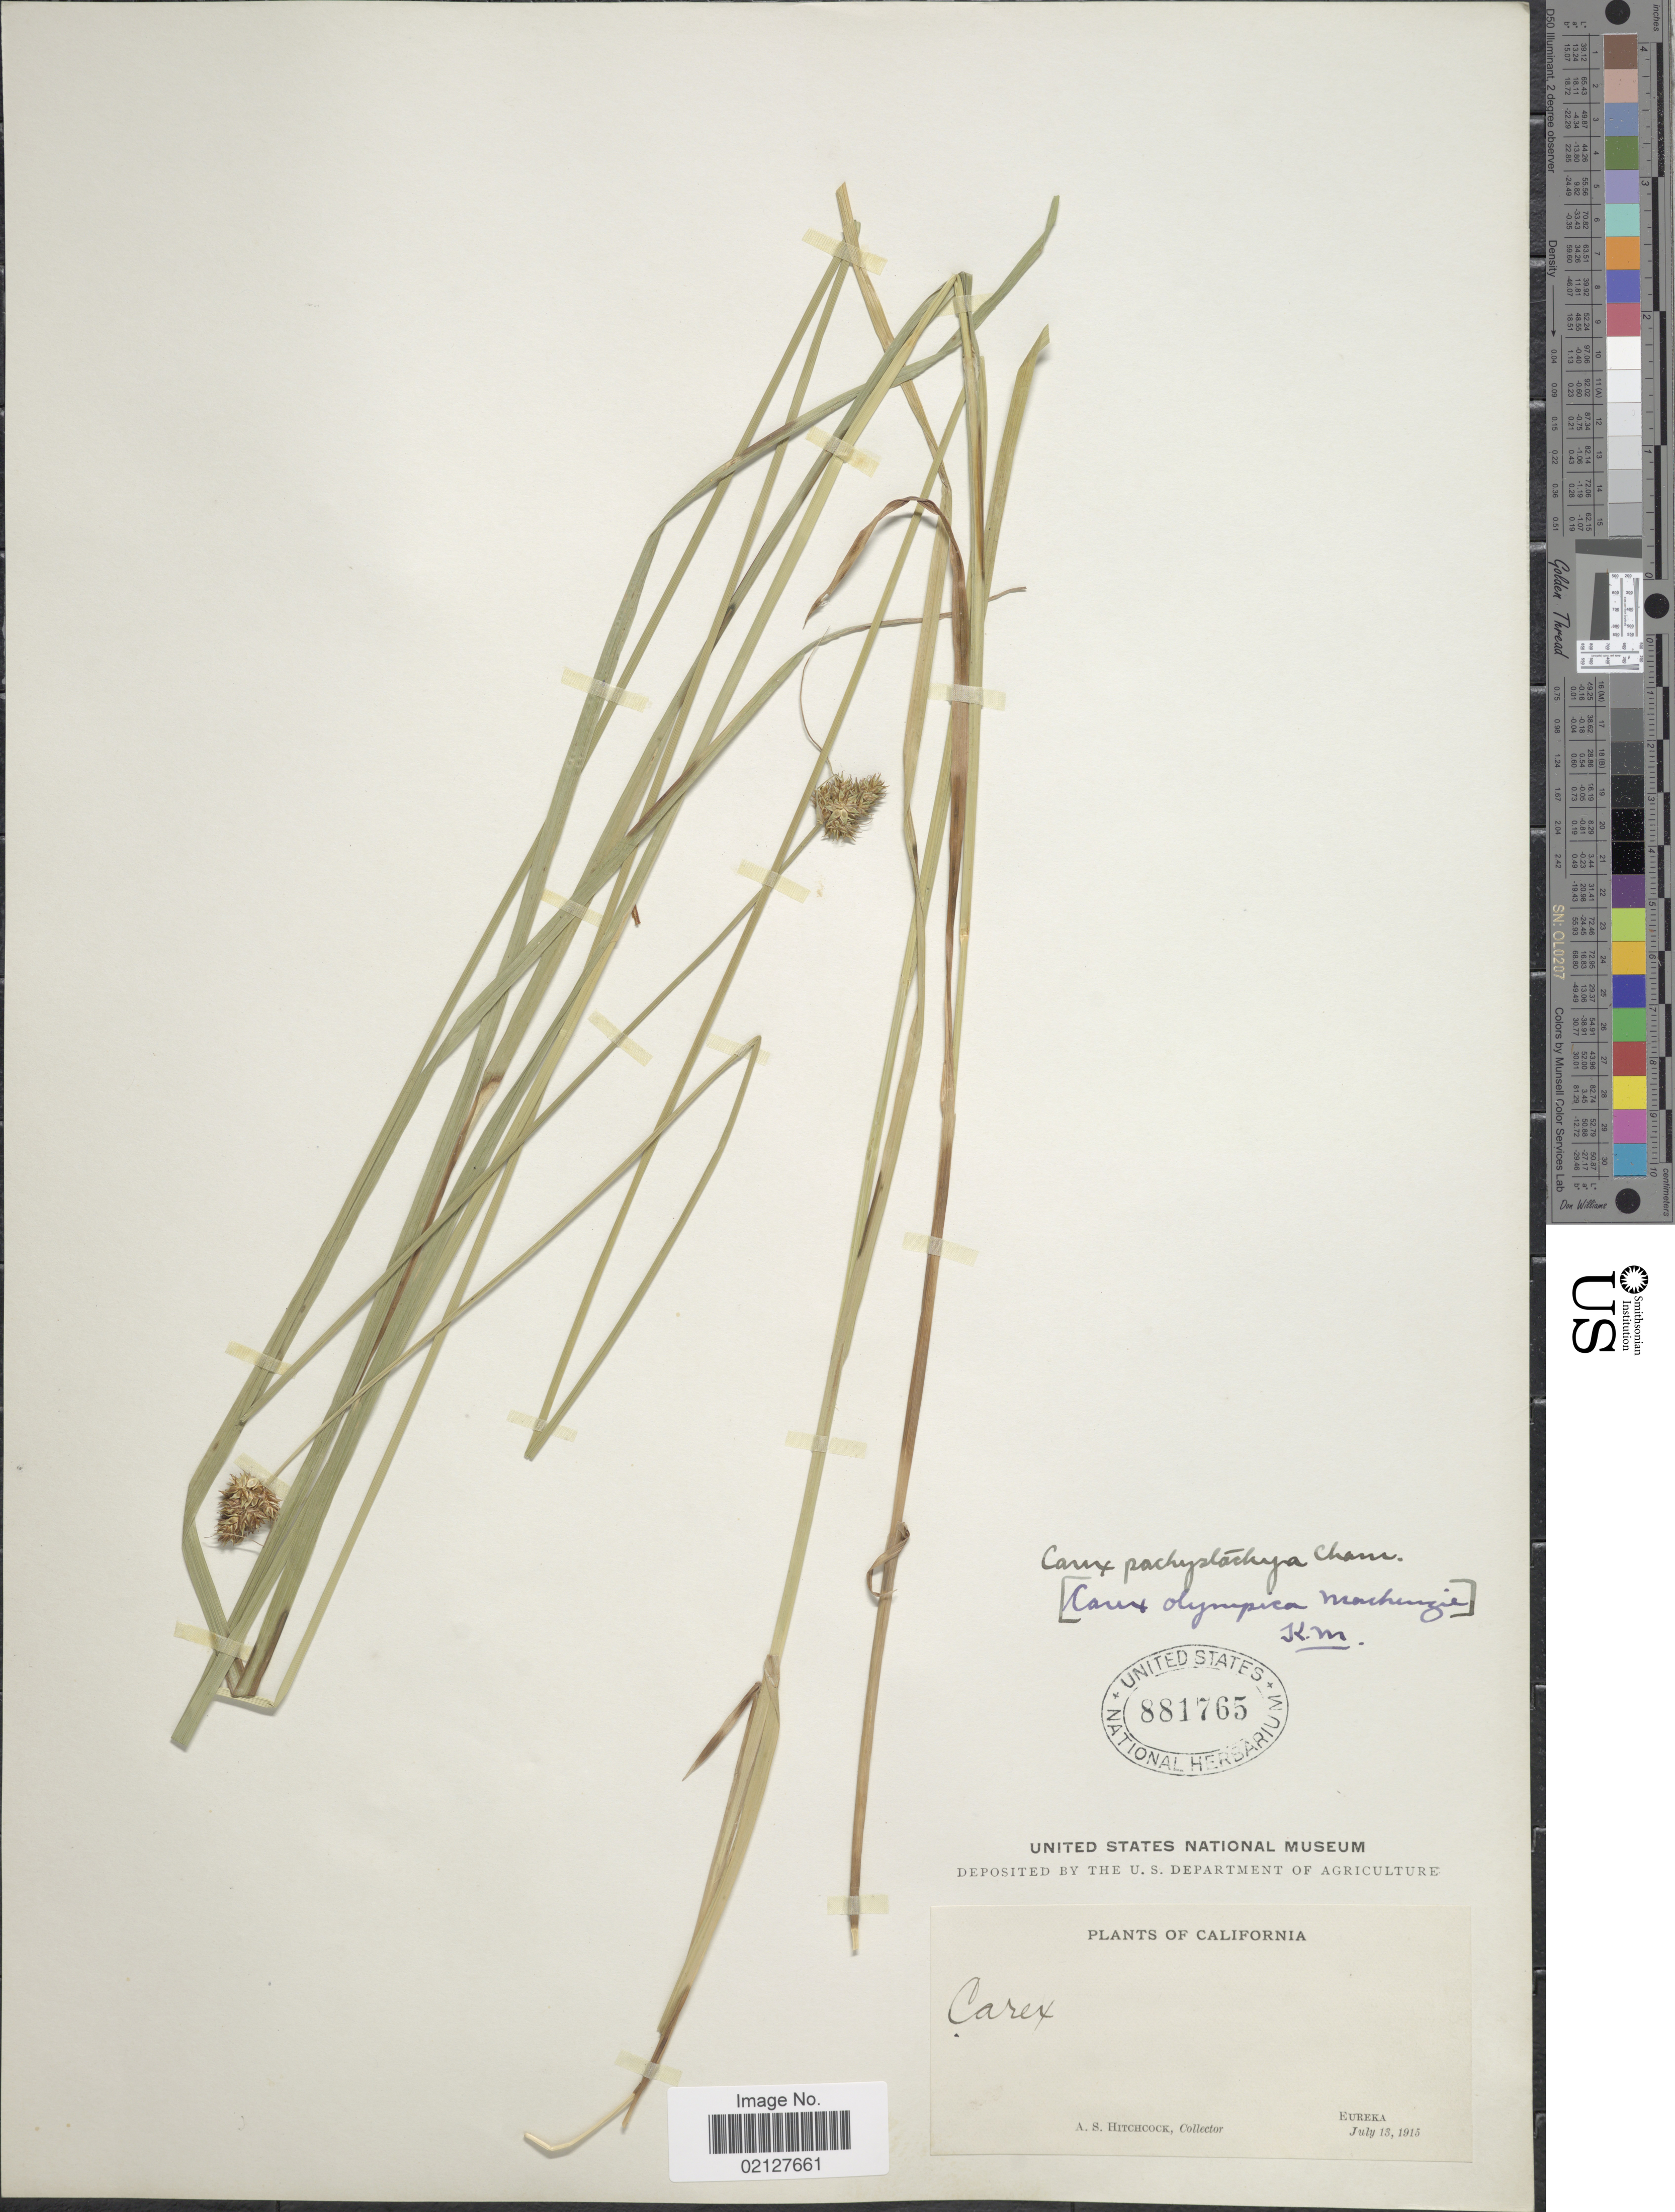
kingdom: Plantae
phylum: Tracheophyta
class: Liliopsida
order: Poales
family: Cyperaceae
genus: Carex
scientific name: Carex pachystachya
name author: Cham. ex Steud.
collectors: A. S. Hitchcock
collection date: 1915-07-13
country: United States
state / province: California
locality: Eureka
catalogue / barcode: US 881765